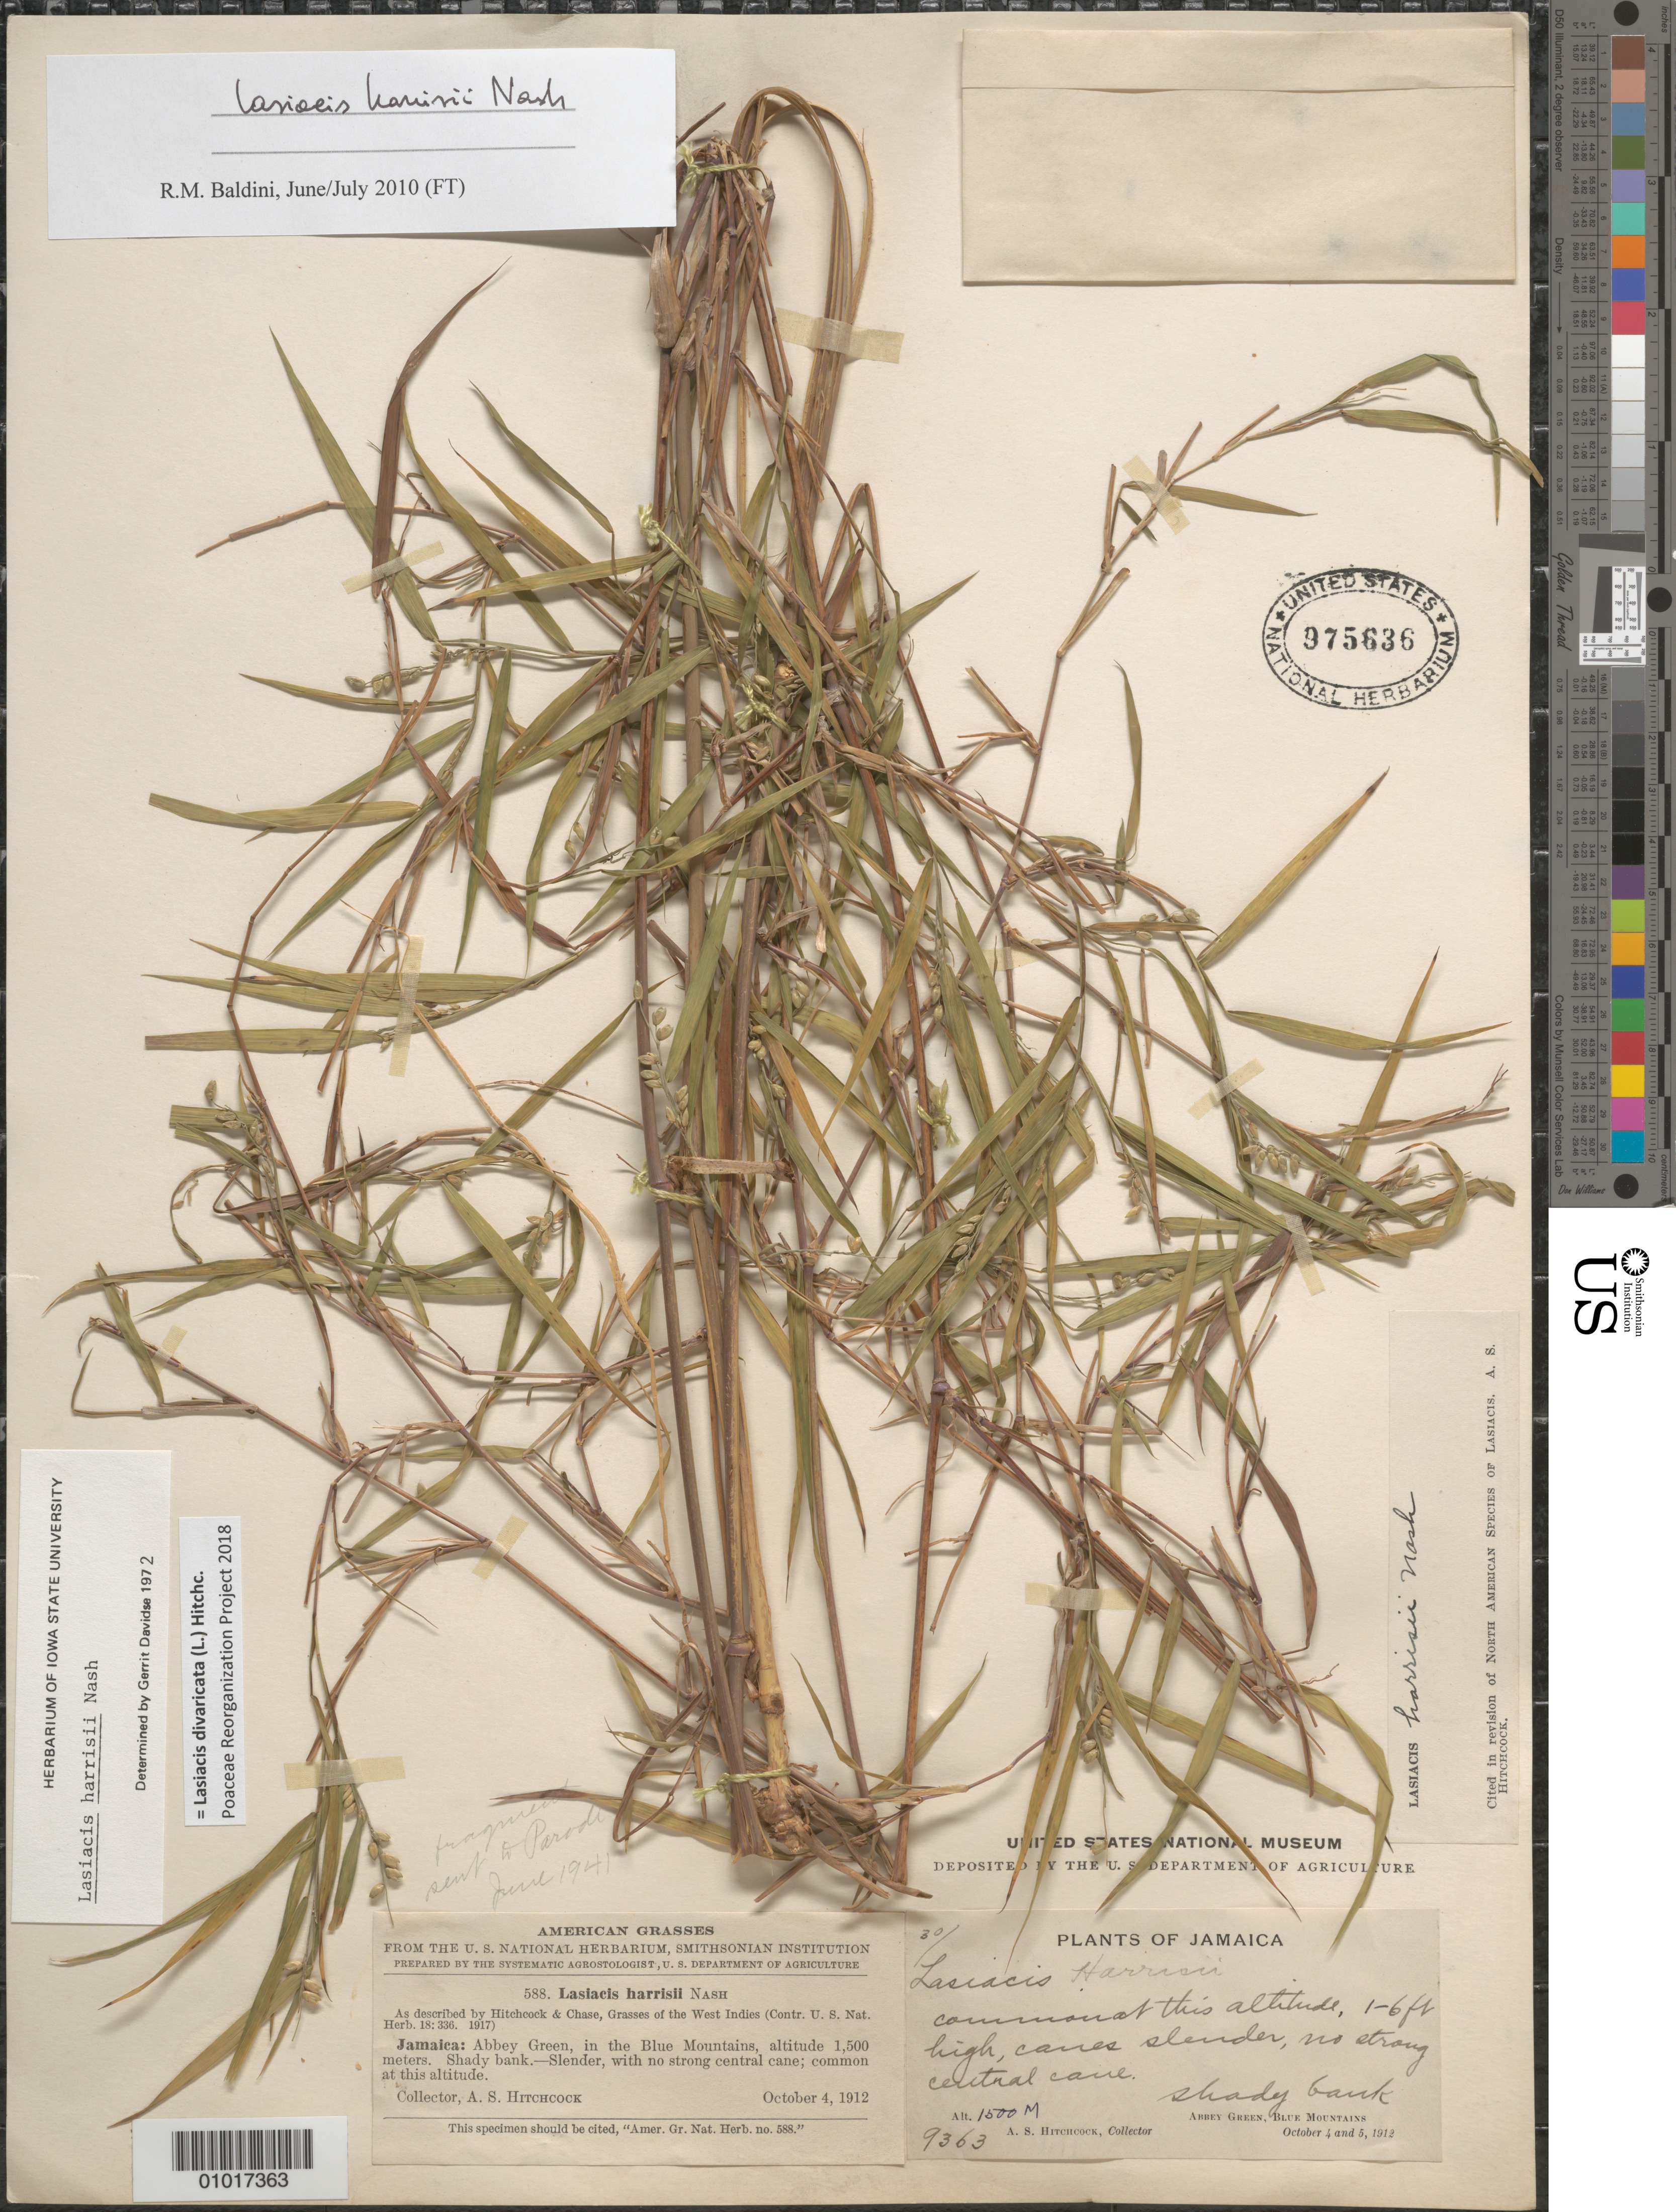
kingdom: Plantae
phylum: Tracheophyta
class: Liliopsida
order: Poales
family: Poaceae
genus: Lasiacis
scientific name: Lasiacis harrisii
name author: Nash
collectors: A. S. Hitchcock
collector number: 9363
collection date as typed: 04 Oct 1912 and 05 Oct 1912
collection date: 1912-10-04,1912-10-05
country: Jamaica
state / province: Saint Andrew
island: Jamaica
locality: Abbey Green, Blue Mountains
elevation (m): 1500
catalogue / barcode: US 975636